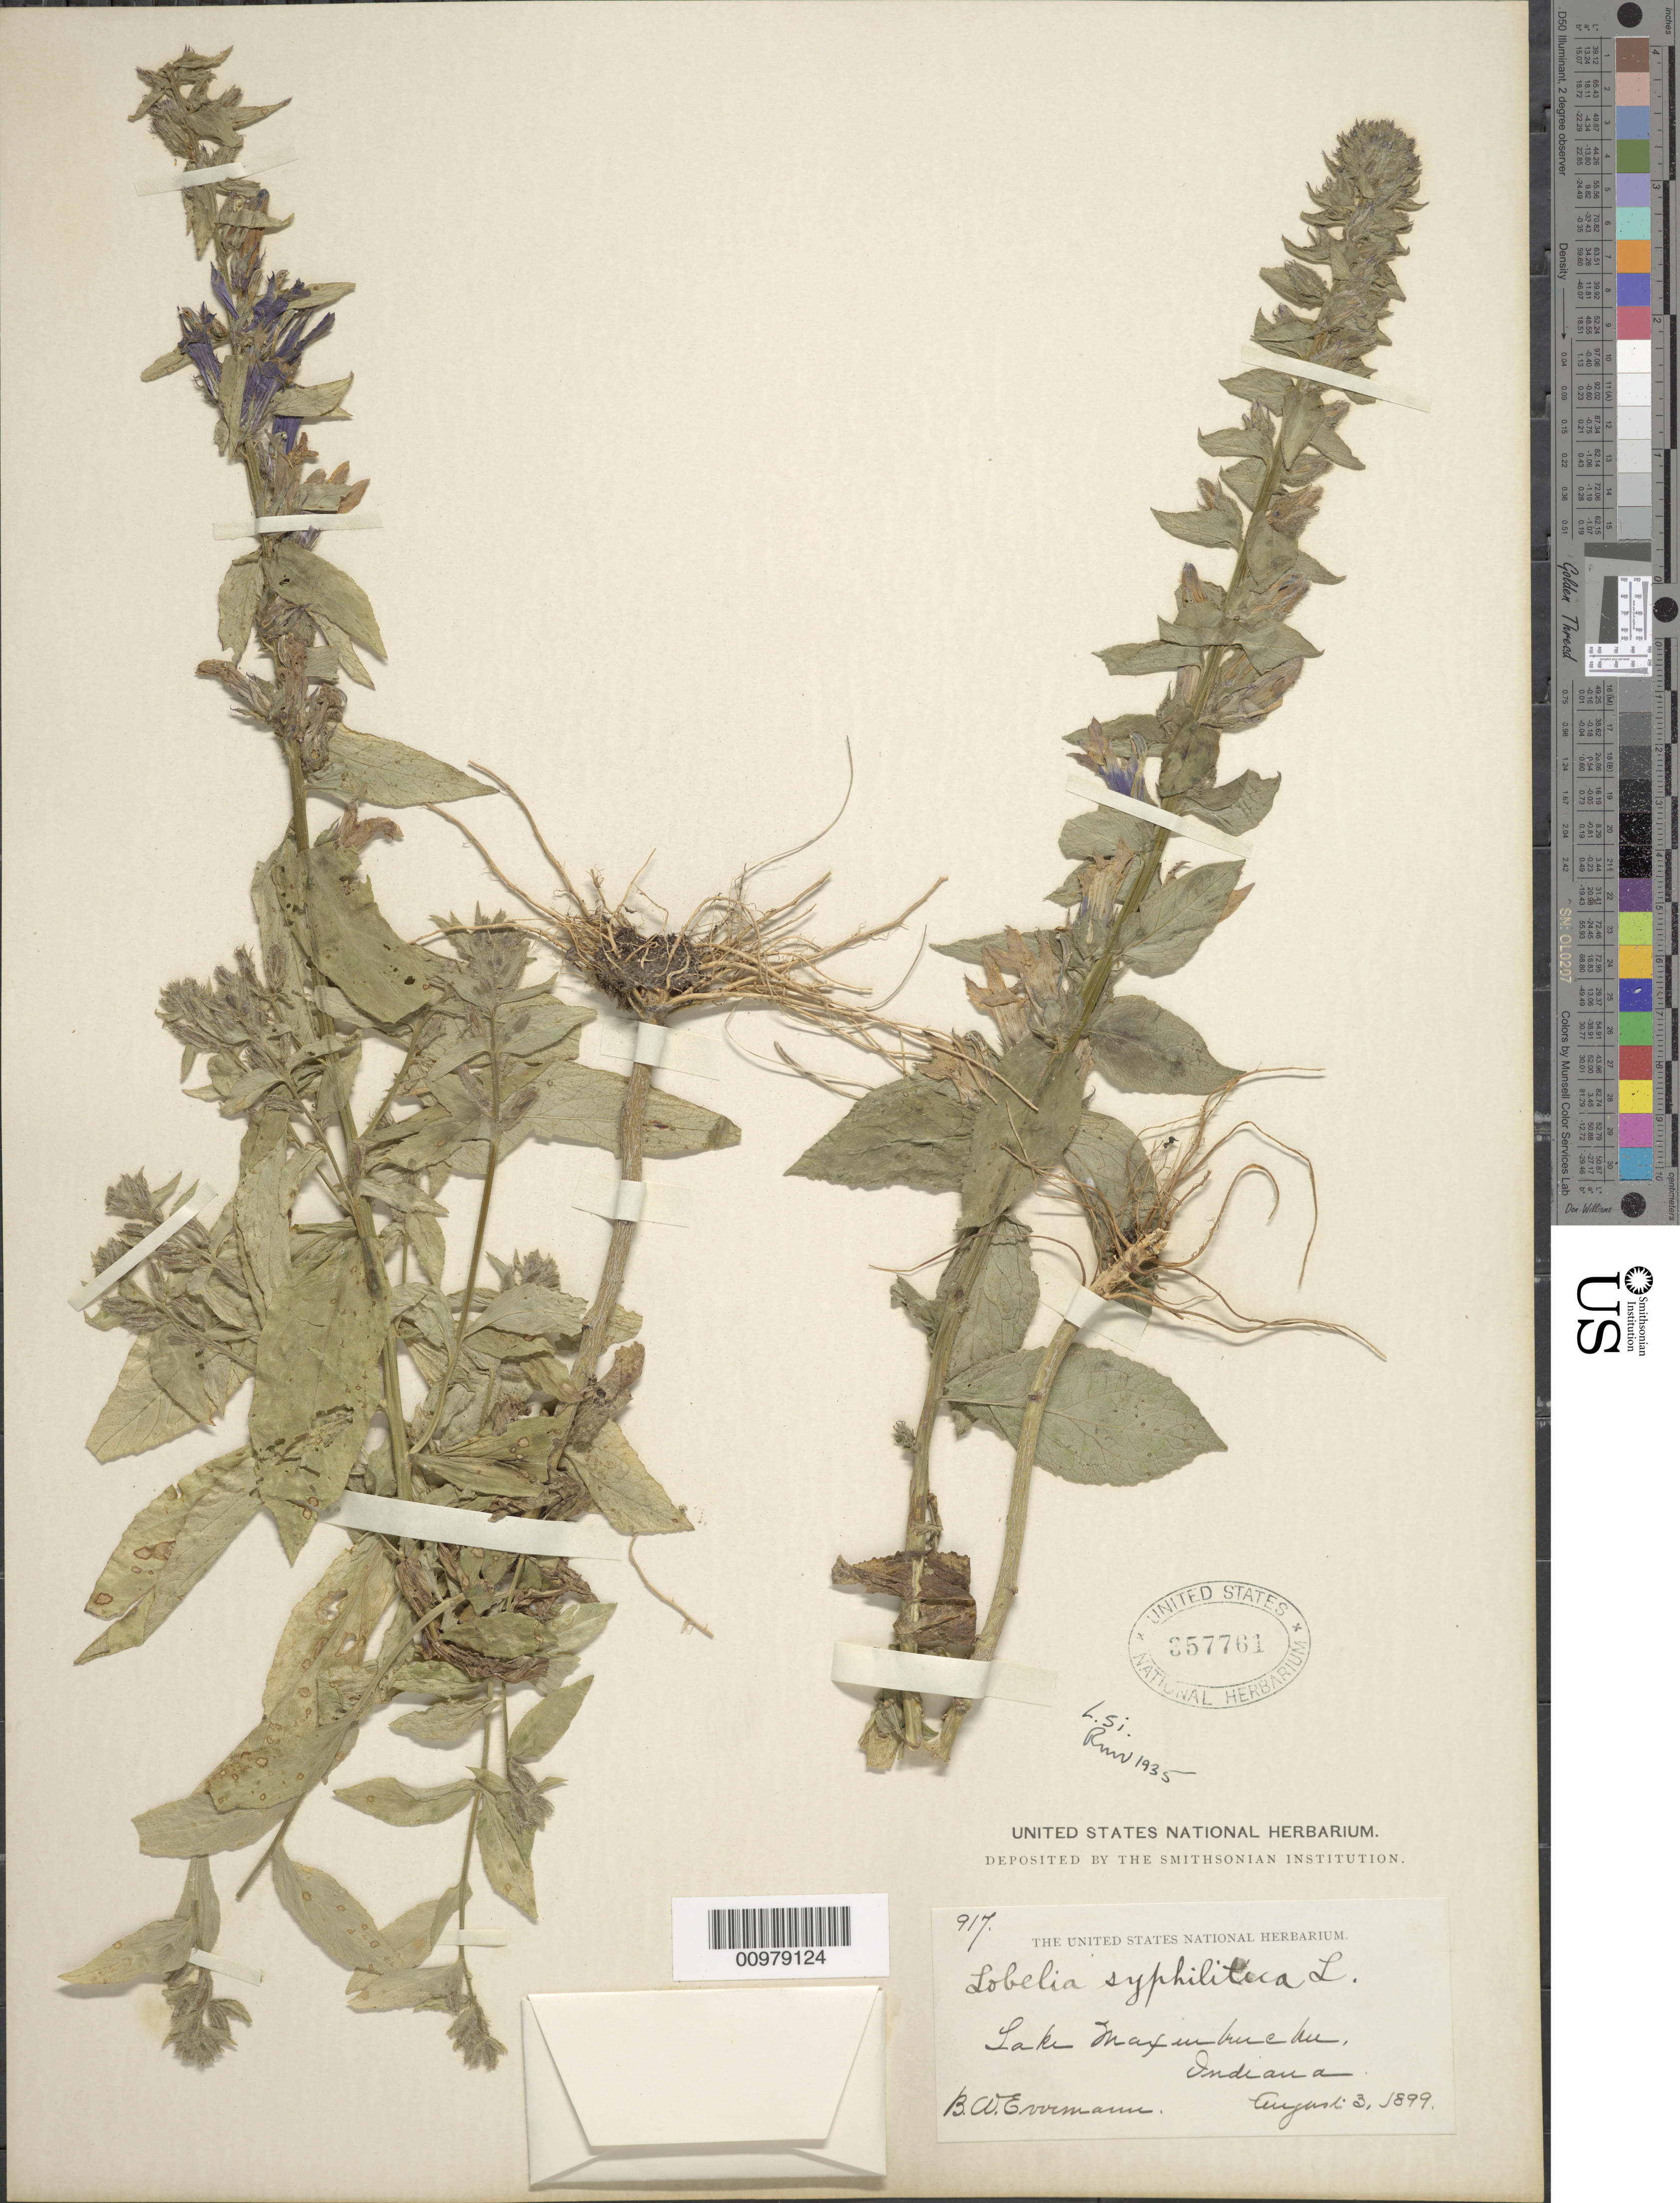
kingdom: Plantae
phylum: Tracheophyta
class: Magnoliopsida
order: Asterales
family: Campanulaceae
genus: Lobelia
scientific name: Lobelia siphilitica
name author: L.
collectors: B. W. Evermann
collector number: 917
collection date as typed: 3 Aug 1899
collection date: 1899-08-03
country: United States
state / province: Indiana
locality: Lake Maxinkuckee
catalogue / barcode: US 357761